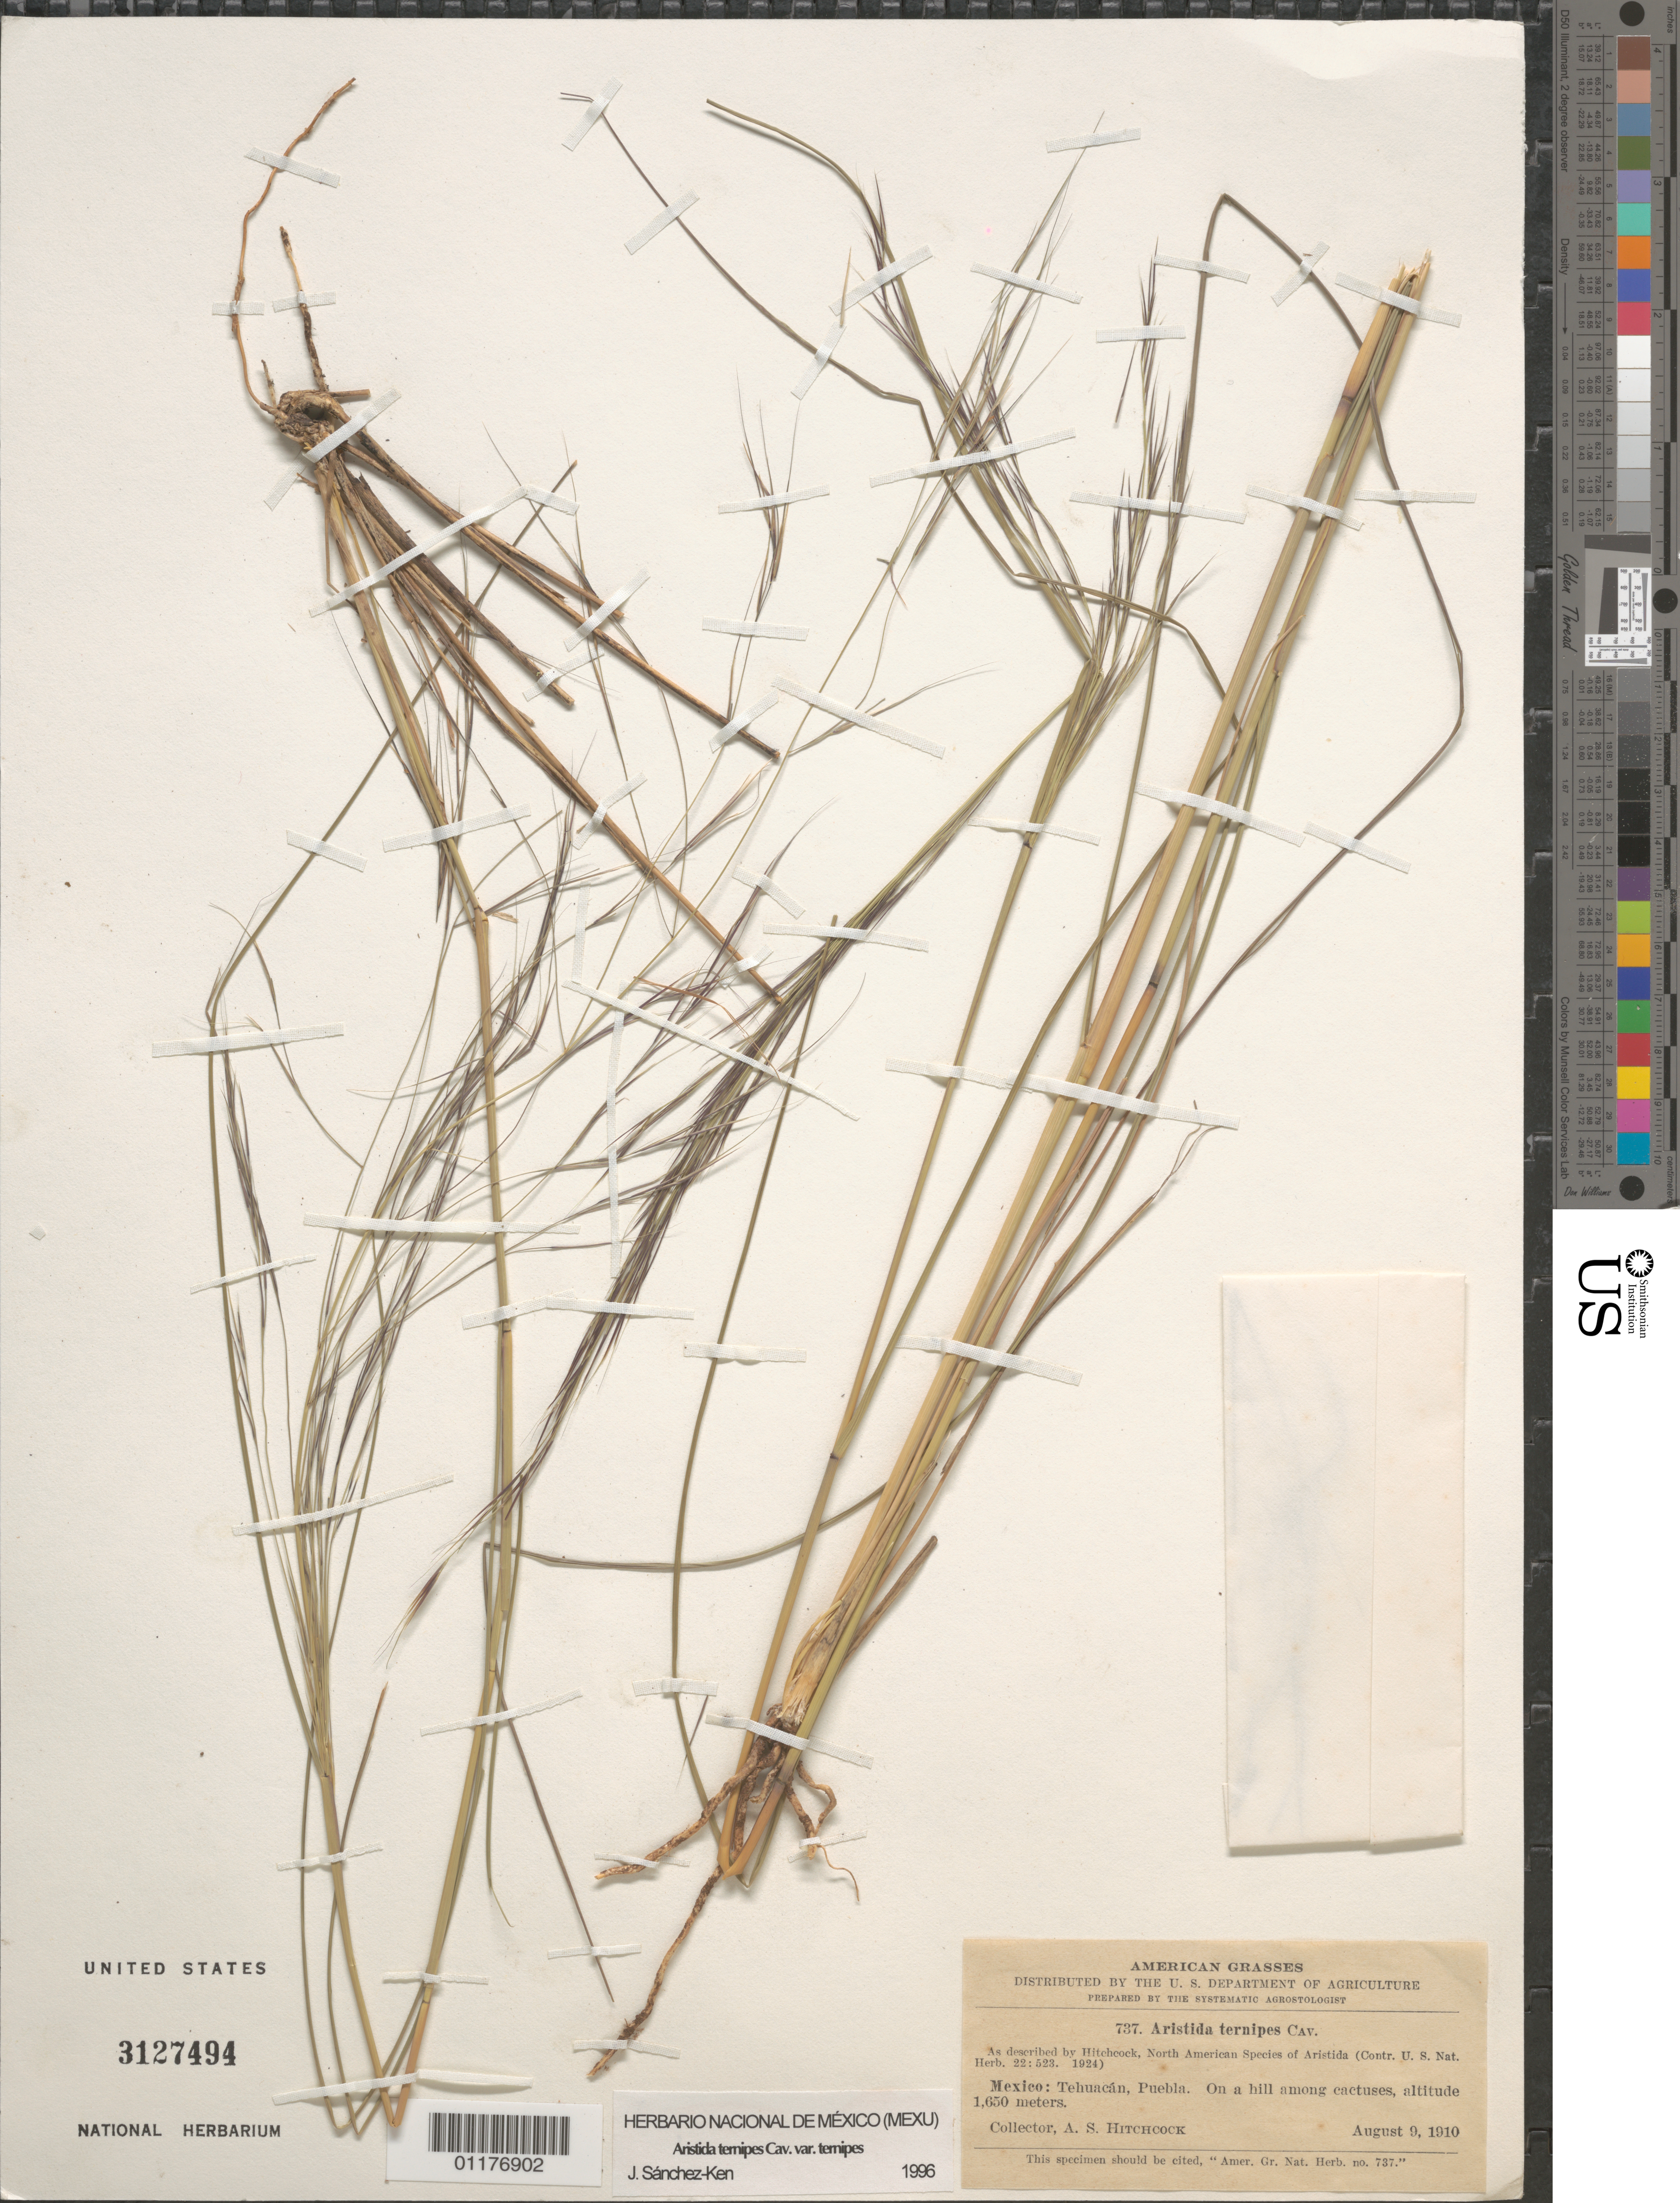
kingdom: Plantae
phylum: Tracheophyta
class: Liliopsida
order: Poales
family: Poaceae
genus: Aristida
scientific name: Aristida ternipes var. ternipes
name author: Cav.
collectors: A. S. Hitchcock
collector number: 737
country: Mexico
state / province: Puebla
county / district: Tehuacán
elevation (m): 1650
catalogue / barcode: US 3127494